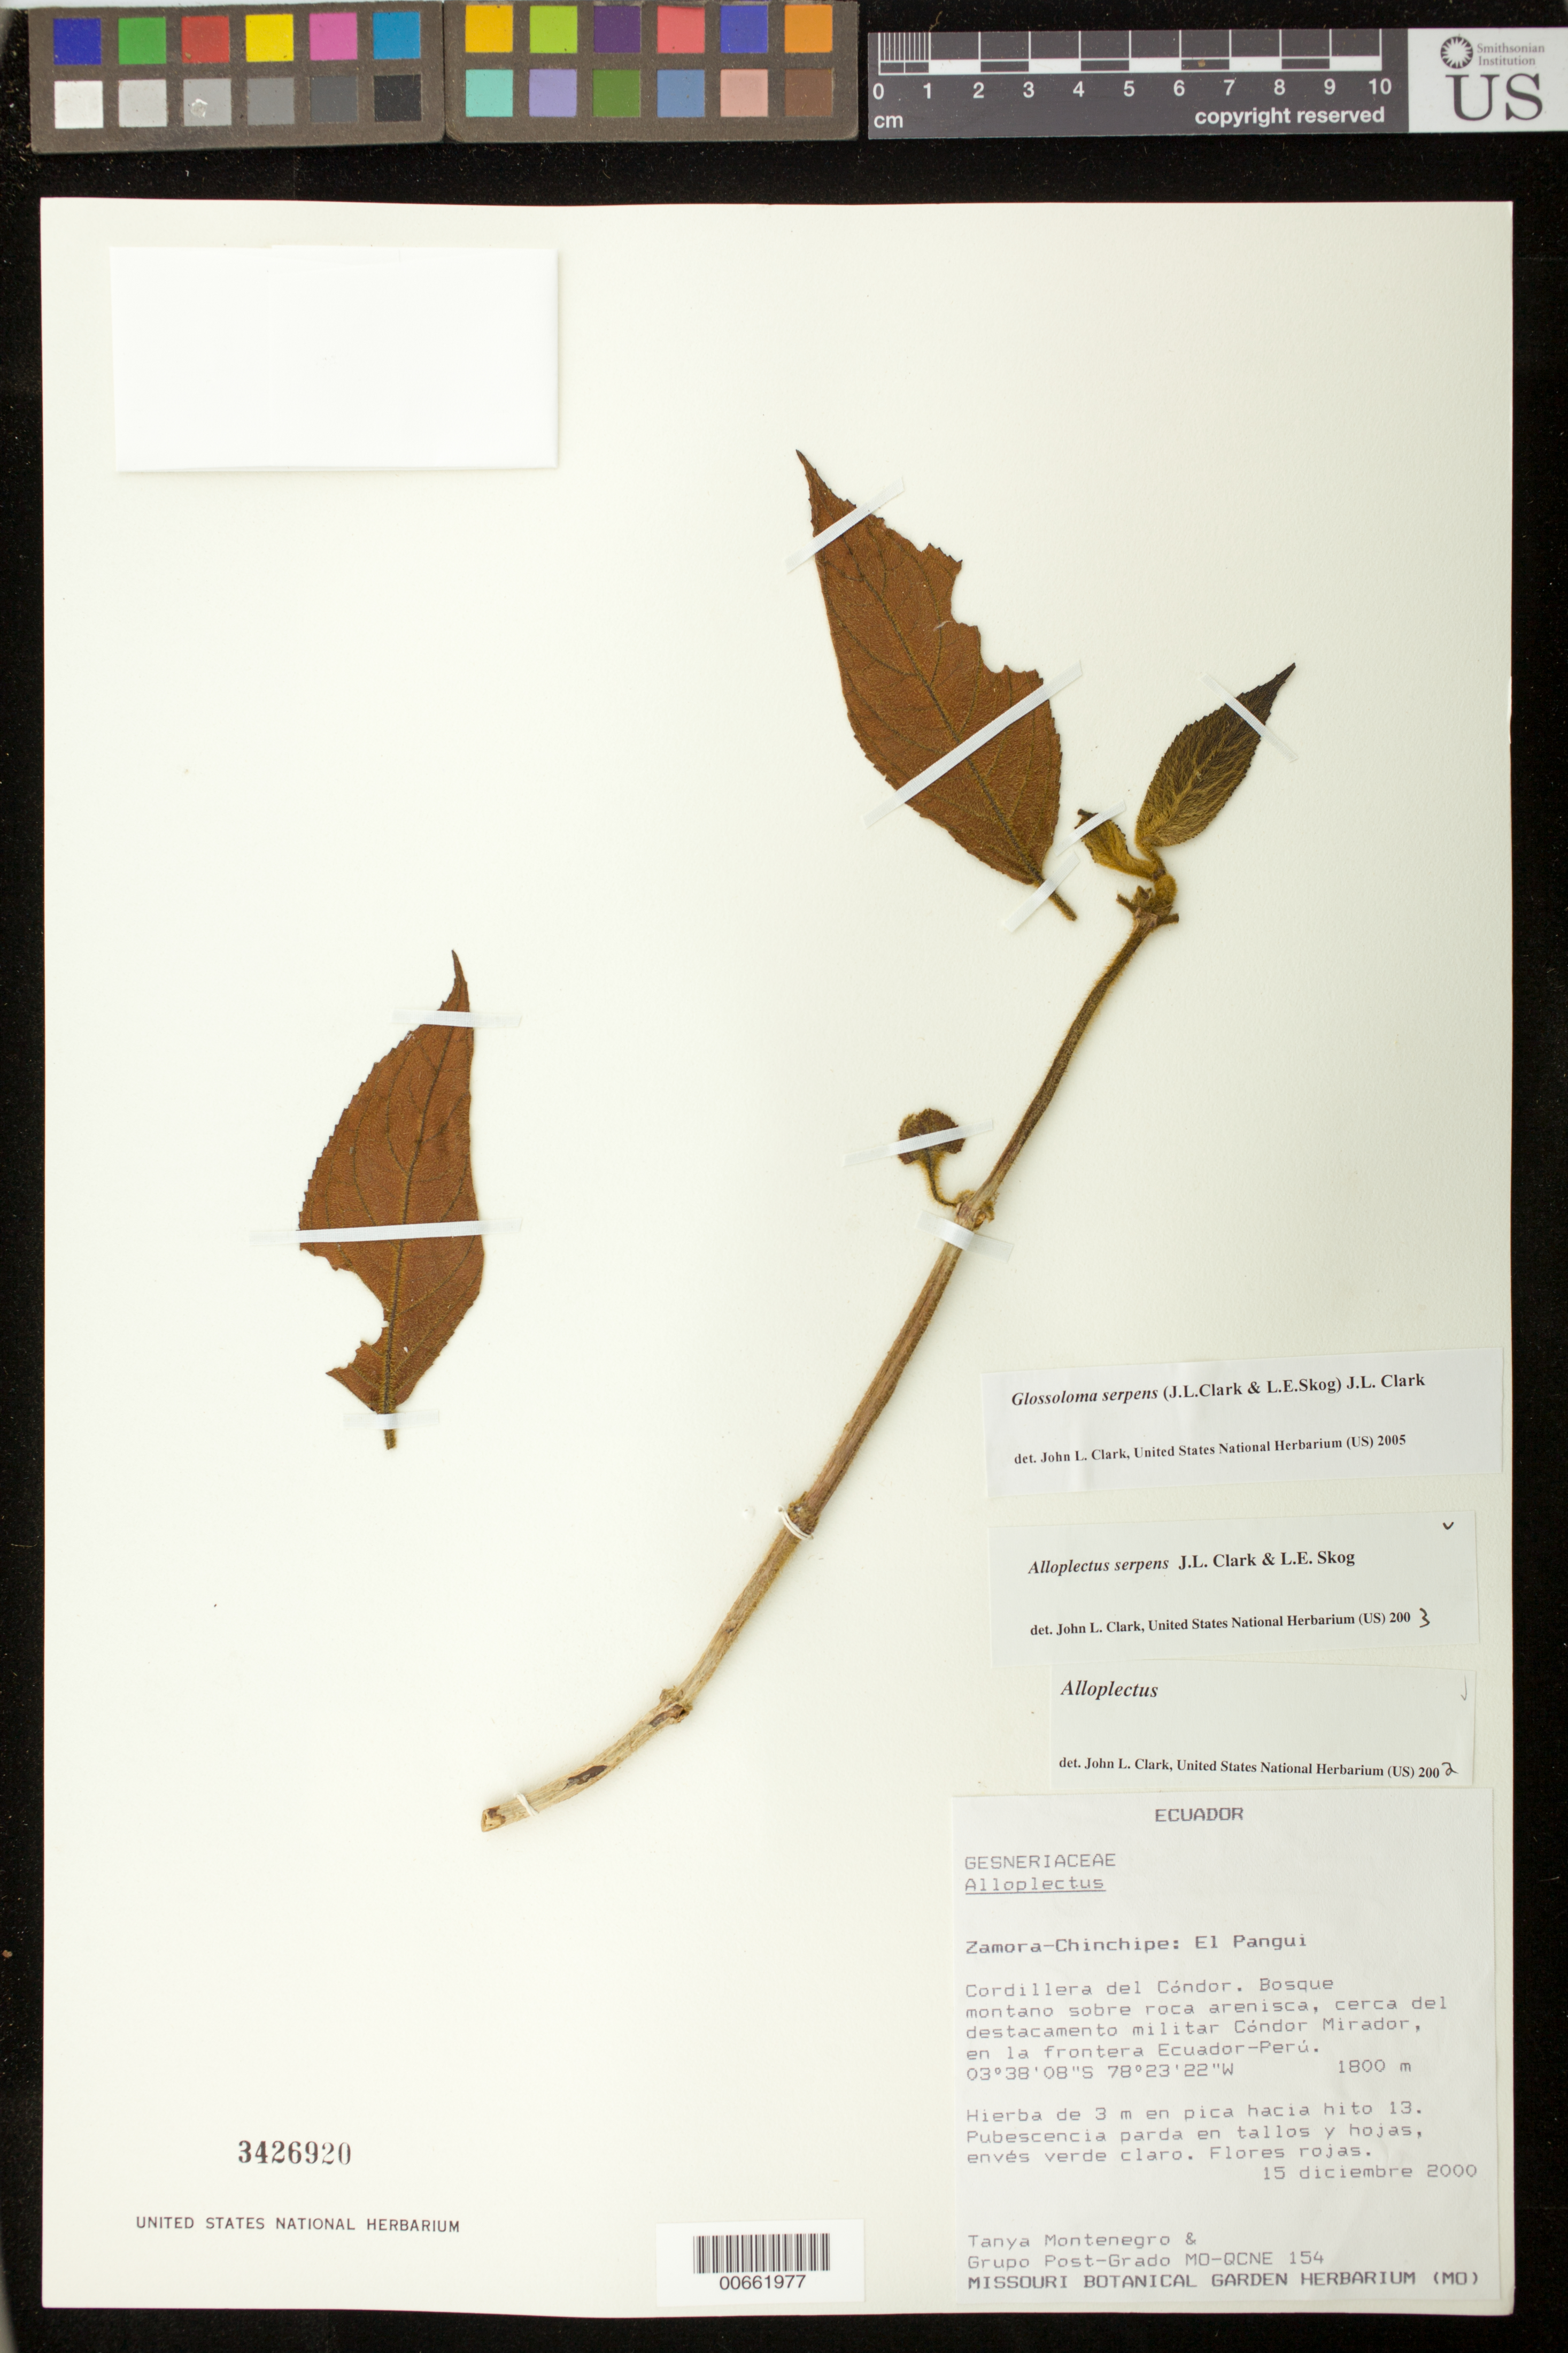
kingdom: Plantae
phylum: Tracheophyta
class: Magnoliopsida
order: Lamiales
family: Gesneriaceae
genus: Glossoloma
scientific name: Glossoloma serpens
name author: (J.L. Clark & L.E. Skog) J.L. Clark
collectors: T. Montenegro & Grupo Post-Grado MO-QCNE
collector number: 154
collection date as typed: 15 Dec 2000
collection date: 2000-12-15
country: Ecuador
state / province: Zamora-Chinchipe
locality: El Pangui, Cordillera del Cóndor, cerca del destacamento militar Cóndor Mirador, en la frontera Ecuador-Perú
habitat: Bosque montano sobre roca arenisca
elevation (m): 1800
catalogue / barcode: US 3426920